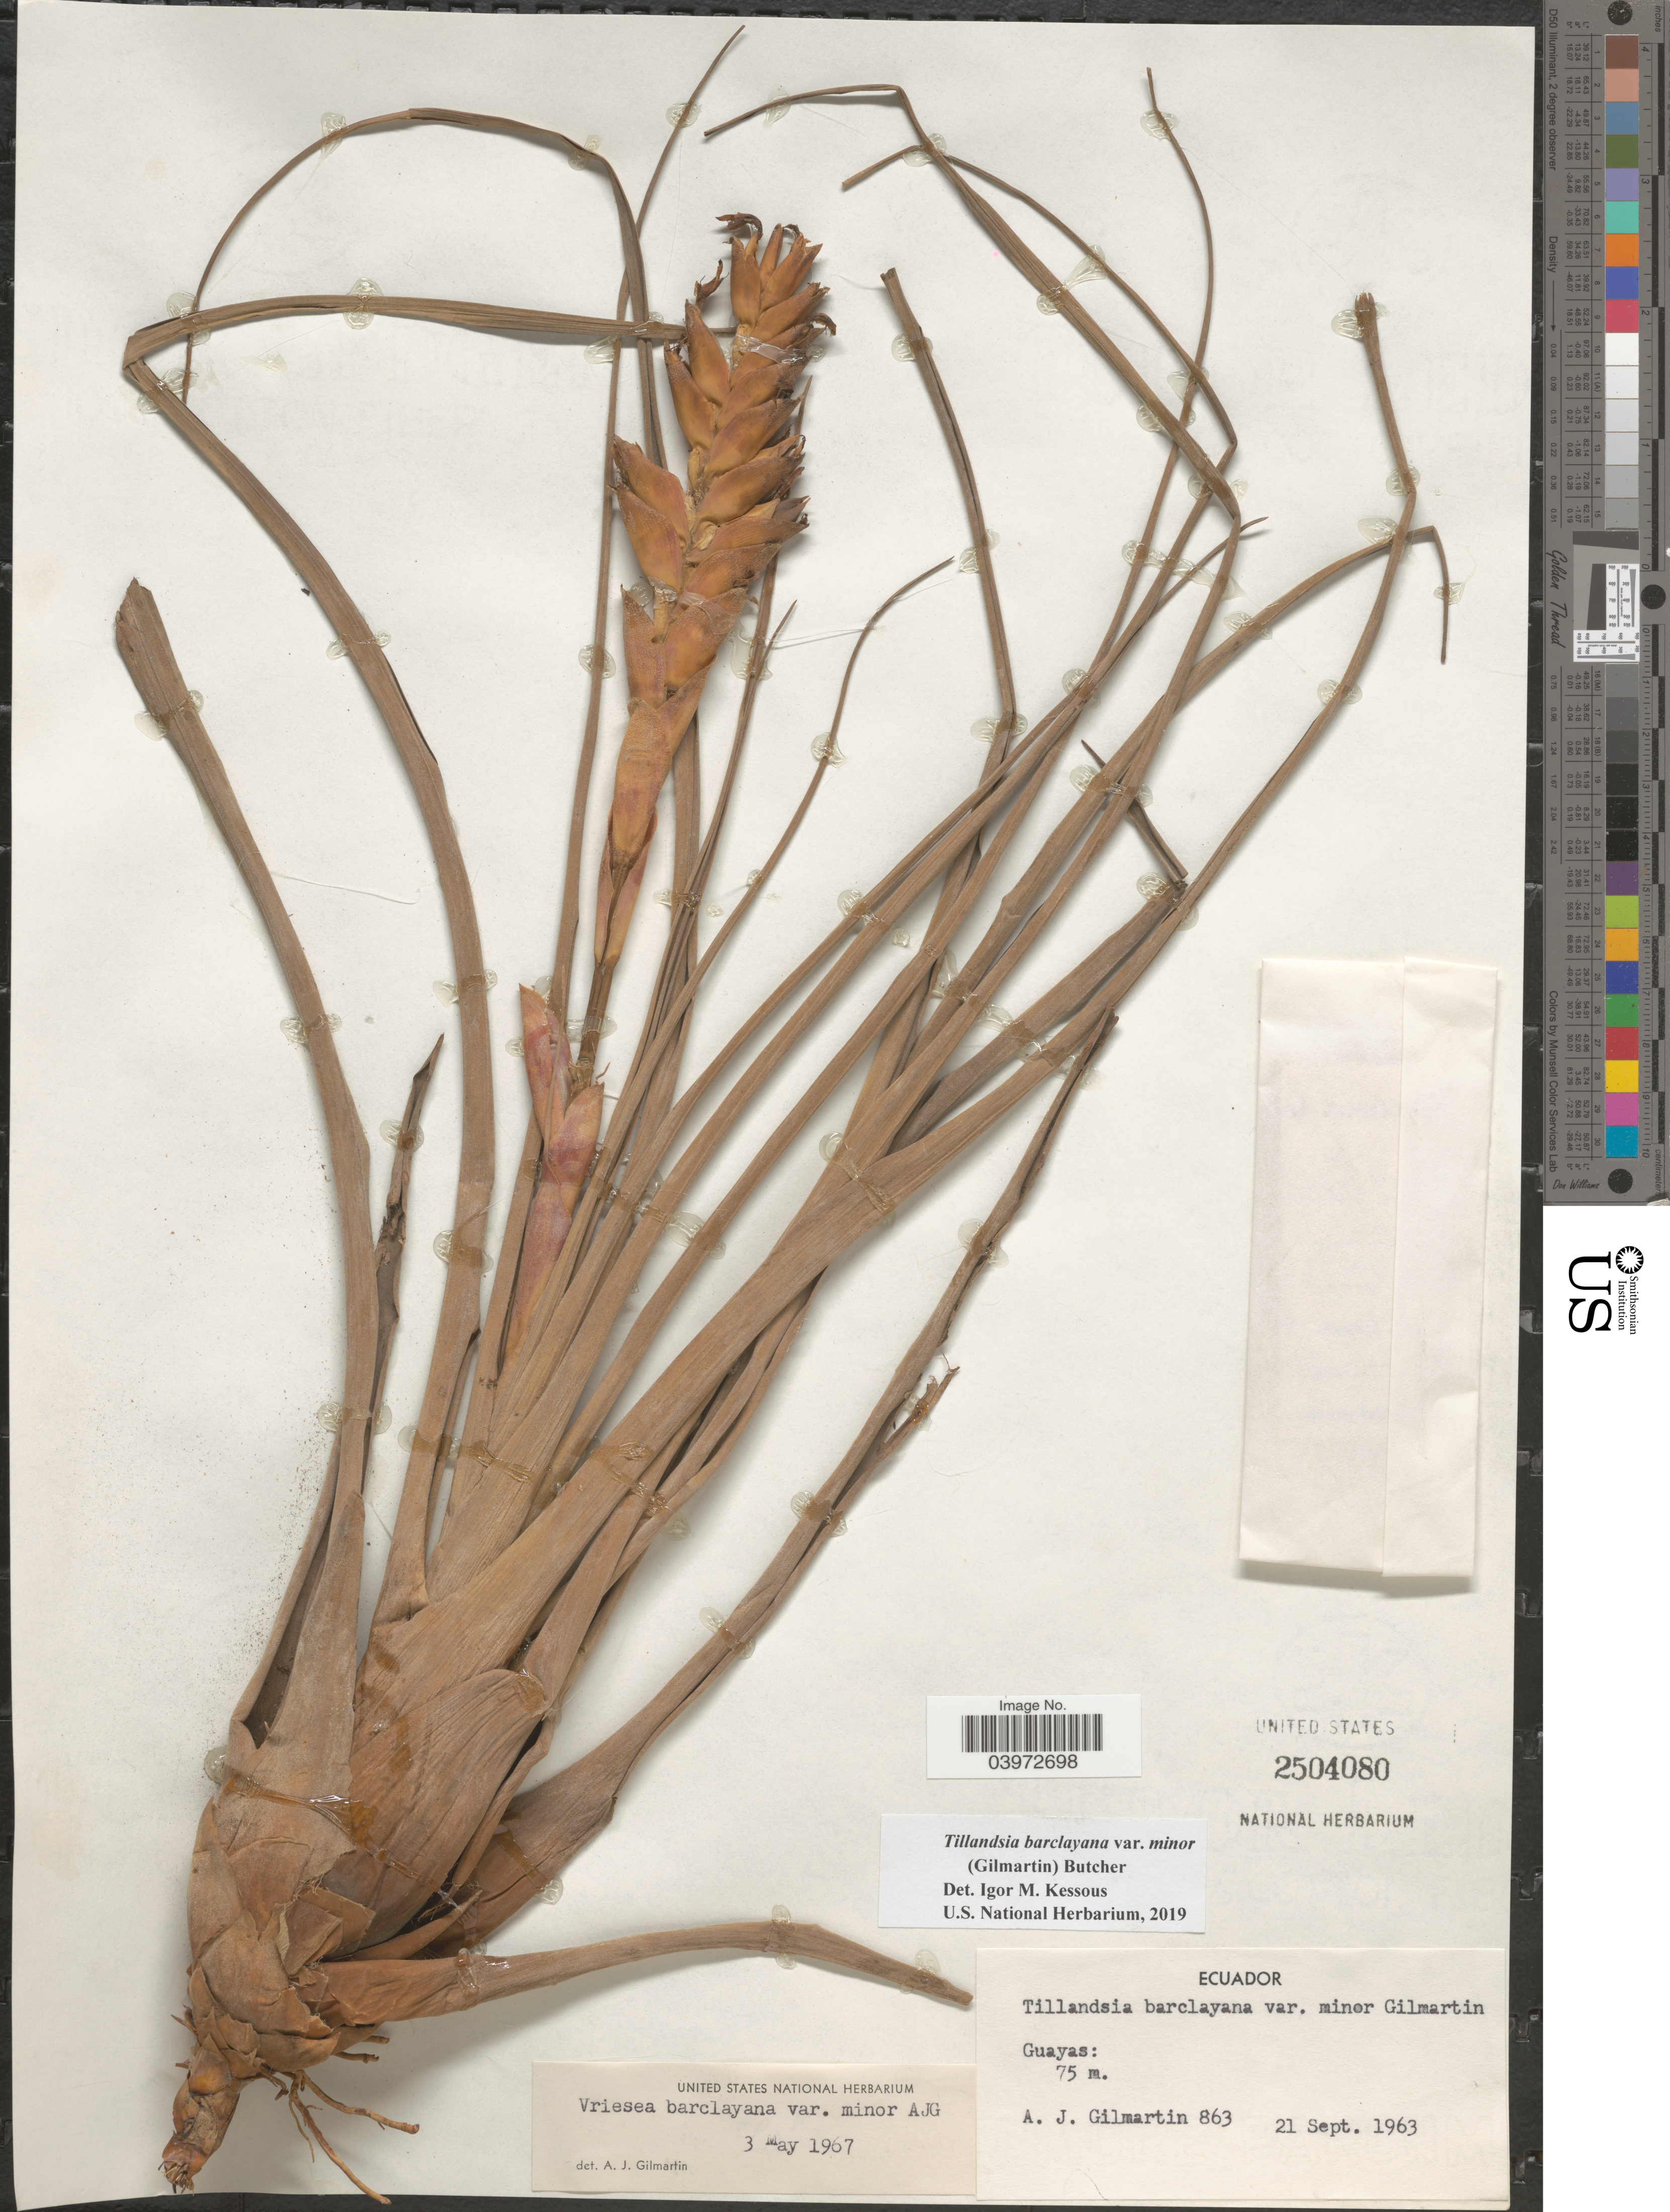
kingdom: Plantae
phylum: Tracheophyta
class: Liliopsida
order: Poales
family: Bromeliaceae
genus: Tillandsia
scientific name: Tillandsia barclayana var. minor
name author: (Gilmartin) Butcher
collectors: A. J. Gilmartin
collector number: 863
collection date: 1963-09-21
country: Ecuador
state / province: Guayas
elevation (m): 75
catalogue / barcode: US 2504080